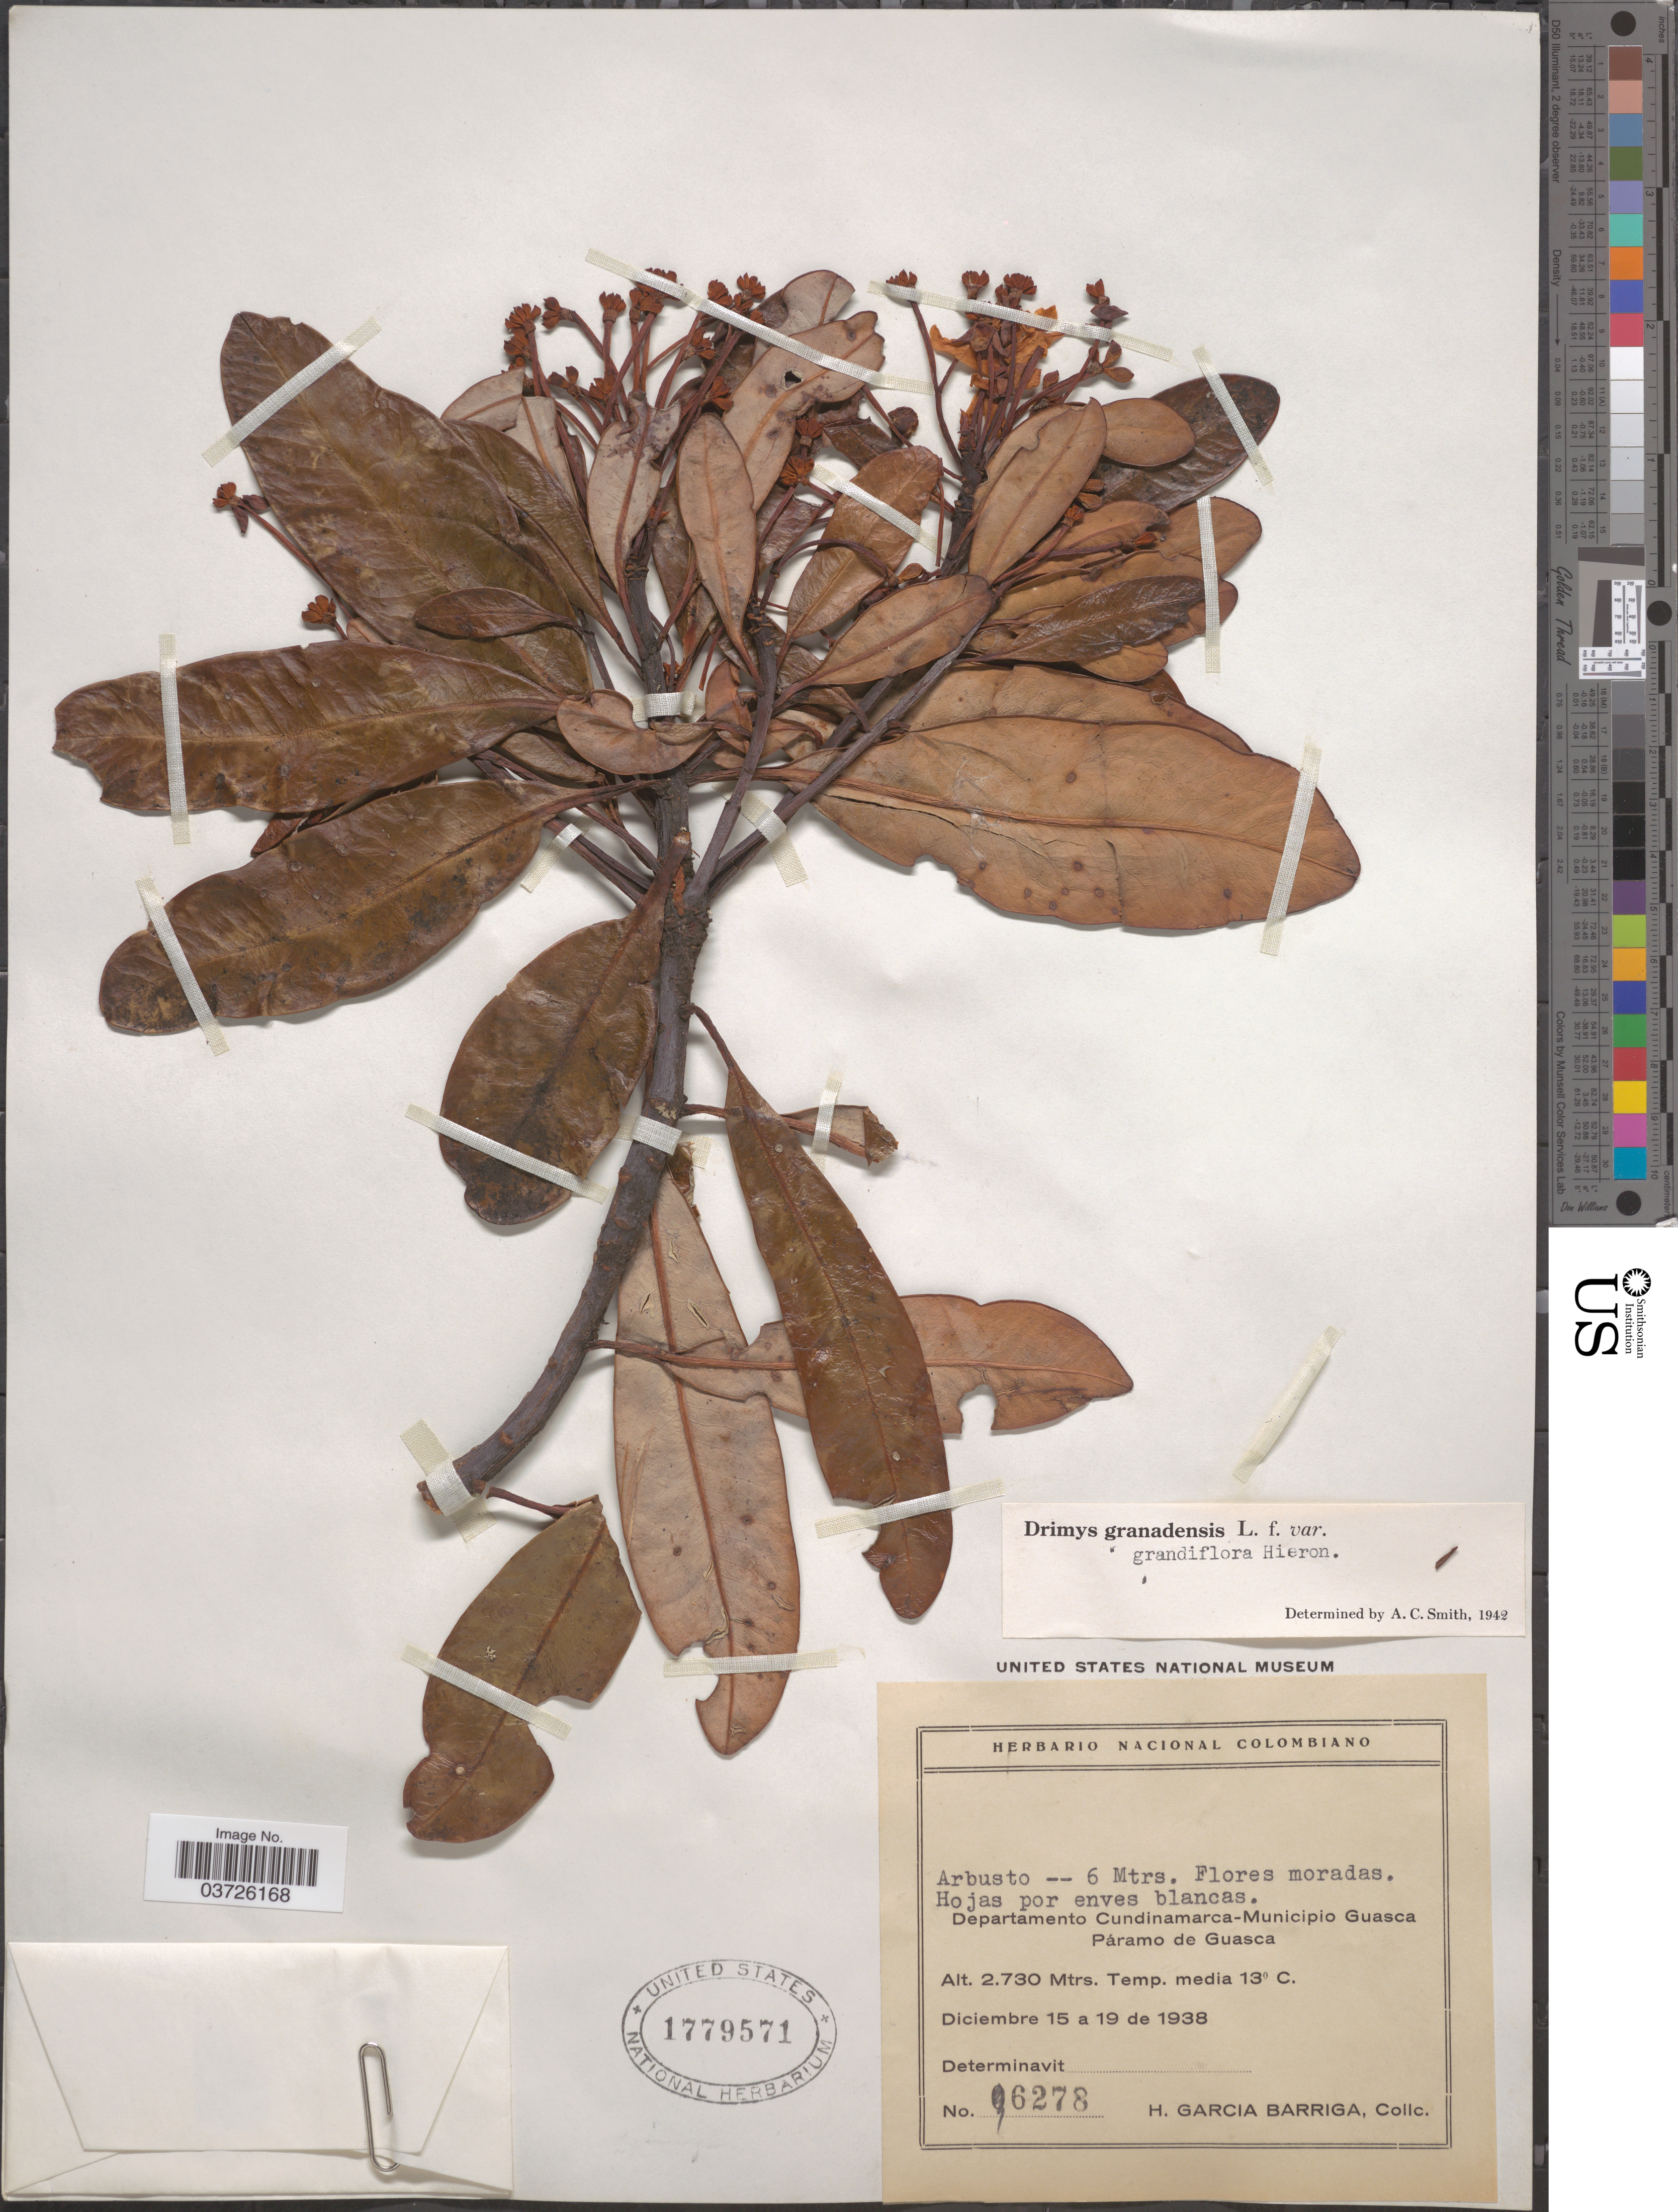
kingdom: Plantae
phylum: Tracheophyta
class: Magnoliopsida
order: Canellales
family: Winteraceae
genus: Drimys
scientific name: Drimys granadensis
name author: L. f.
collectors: H. García Barriga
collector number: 6278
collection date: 1938-12-15/1938-12-19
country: Colombia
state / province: Cundinamarca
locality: Departamento Cundinamarca-Municipio Guasca. Páramo de Guasca.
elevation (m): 2730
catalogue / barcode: US 1779571